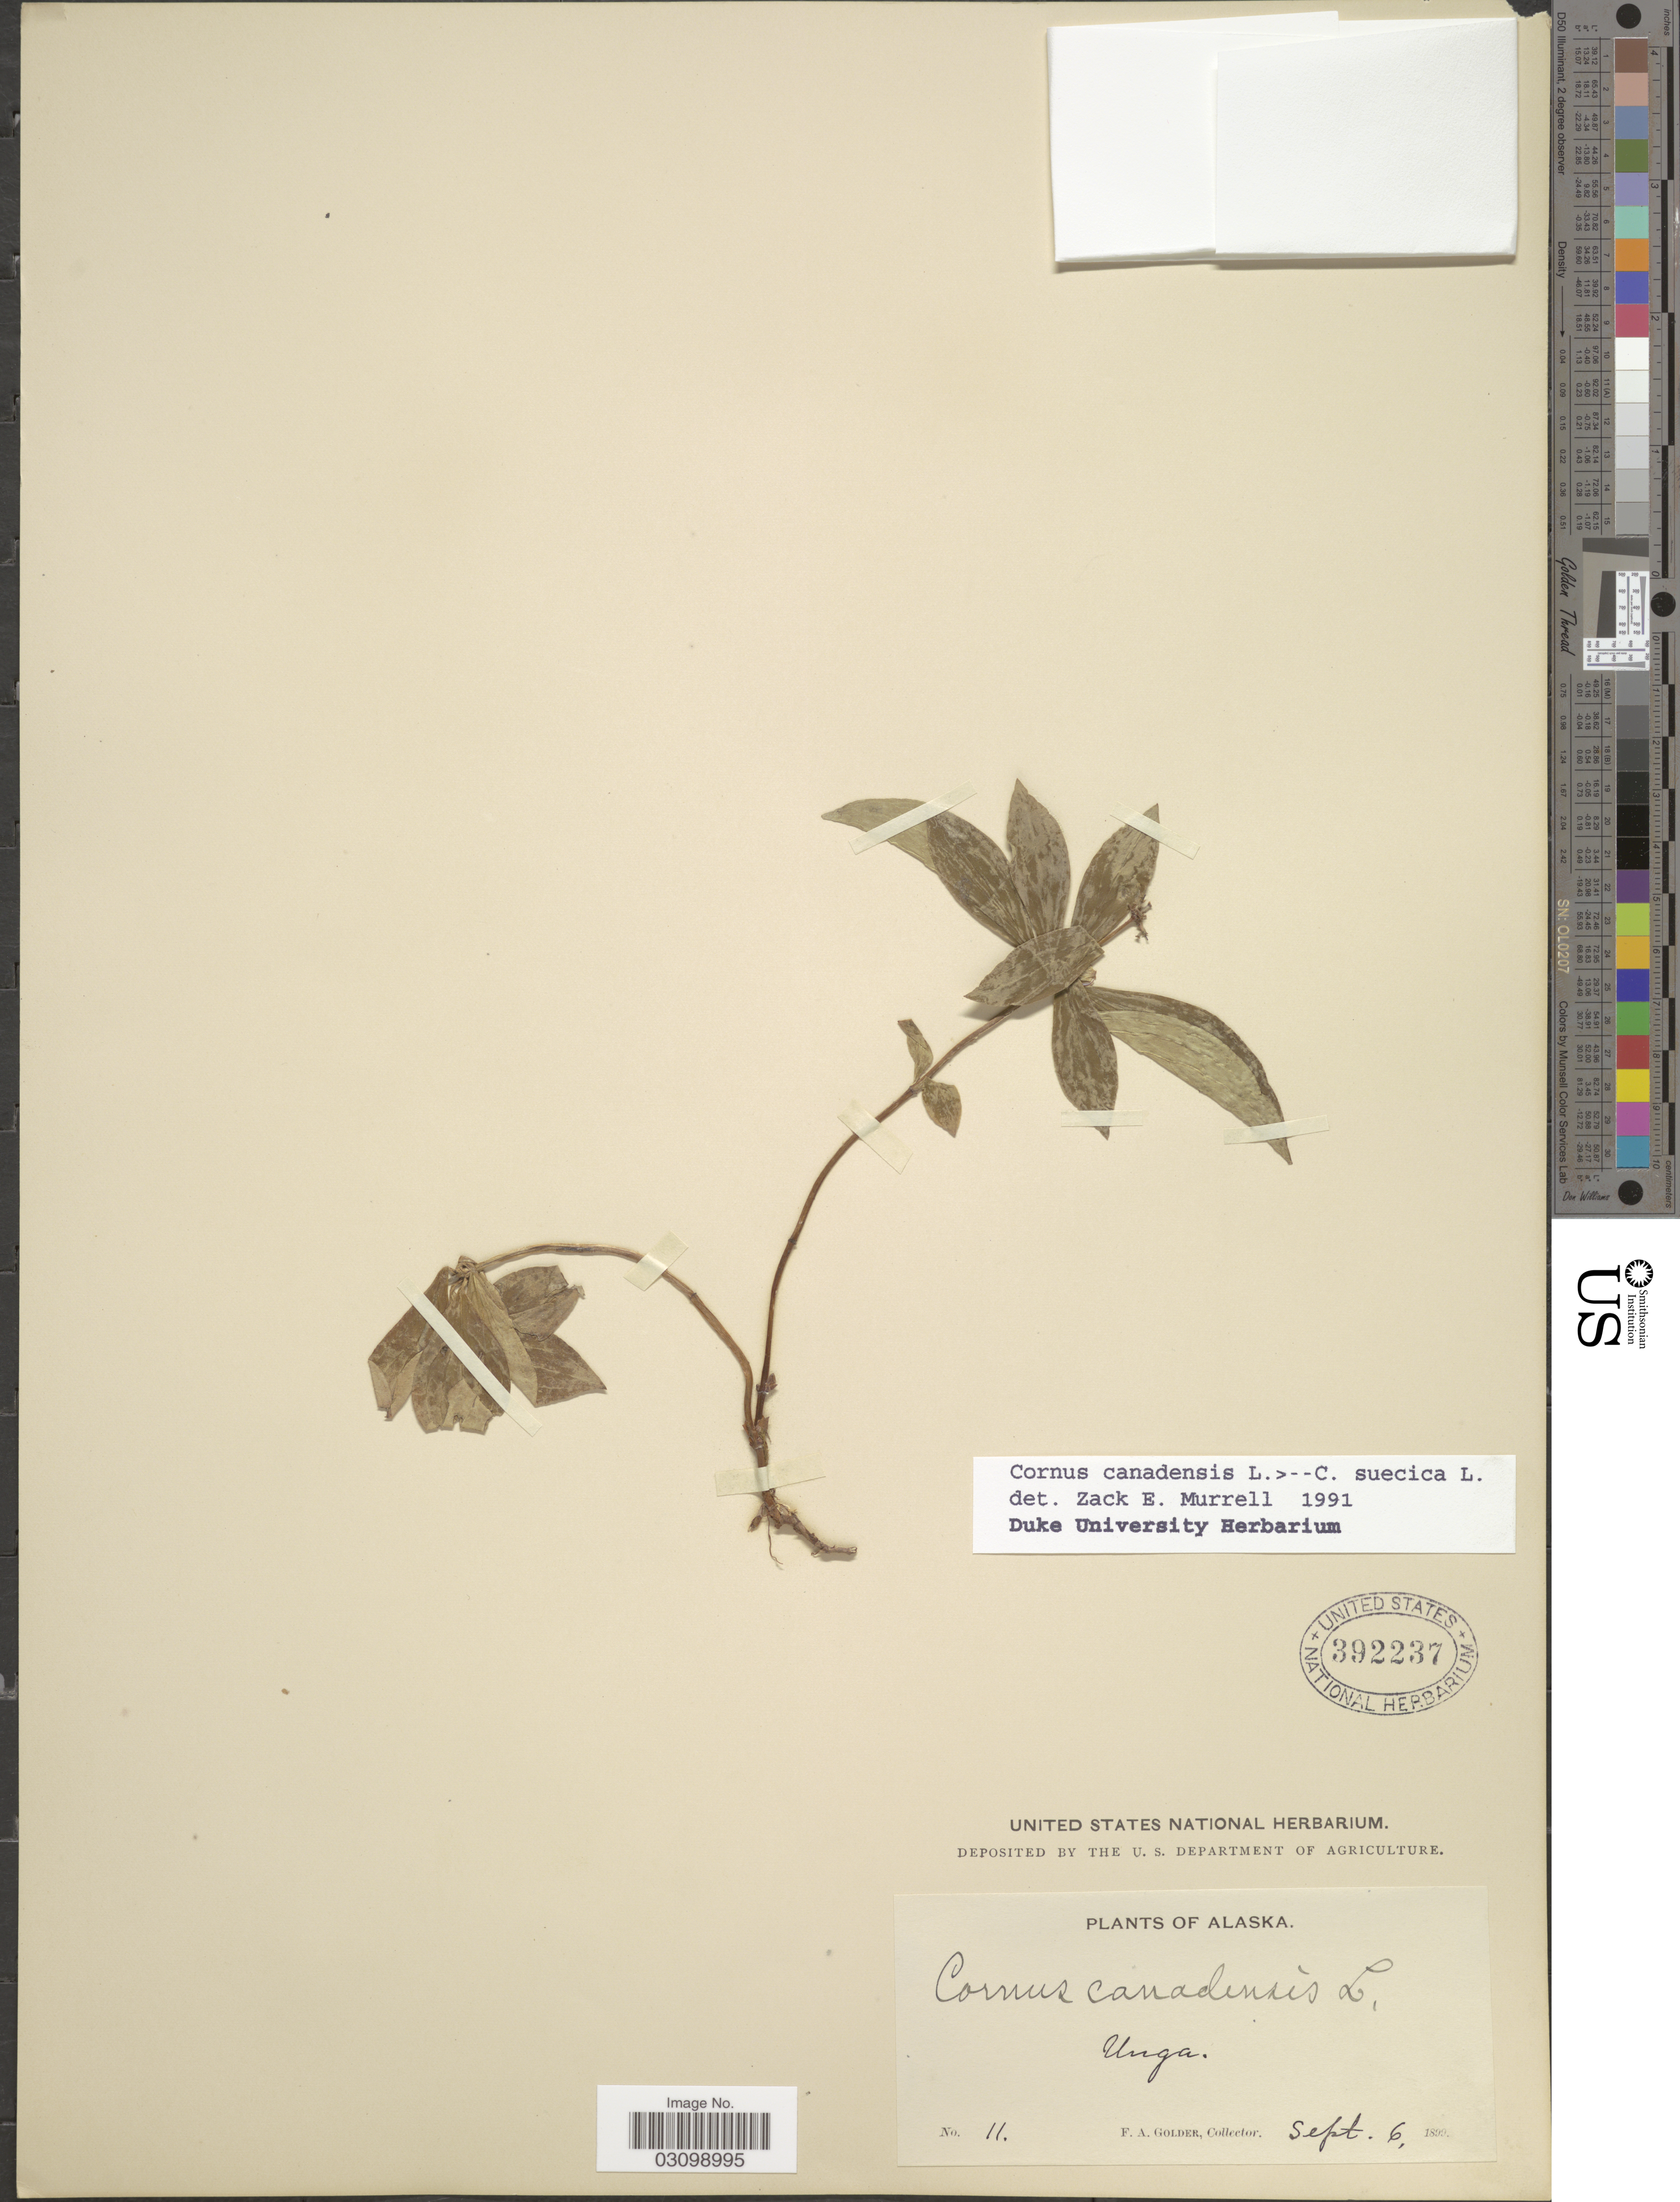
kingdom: Plantae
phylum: Tracheophyta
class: Magnoliopsida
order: Cornales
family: Cornaceae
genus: Cornus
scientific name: Cornus sp.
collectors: F. Golder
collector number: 11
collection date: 1899-09-06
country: United States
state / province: Alaska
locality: Unga.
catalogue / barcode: US 392237